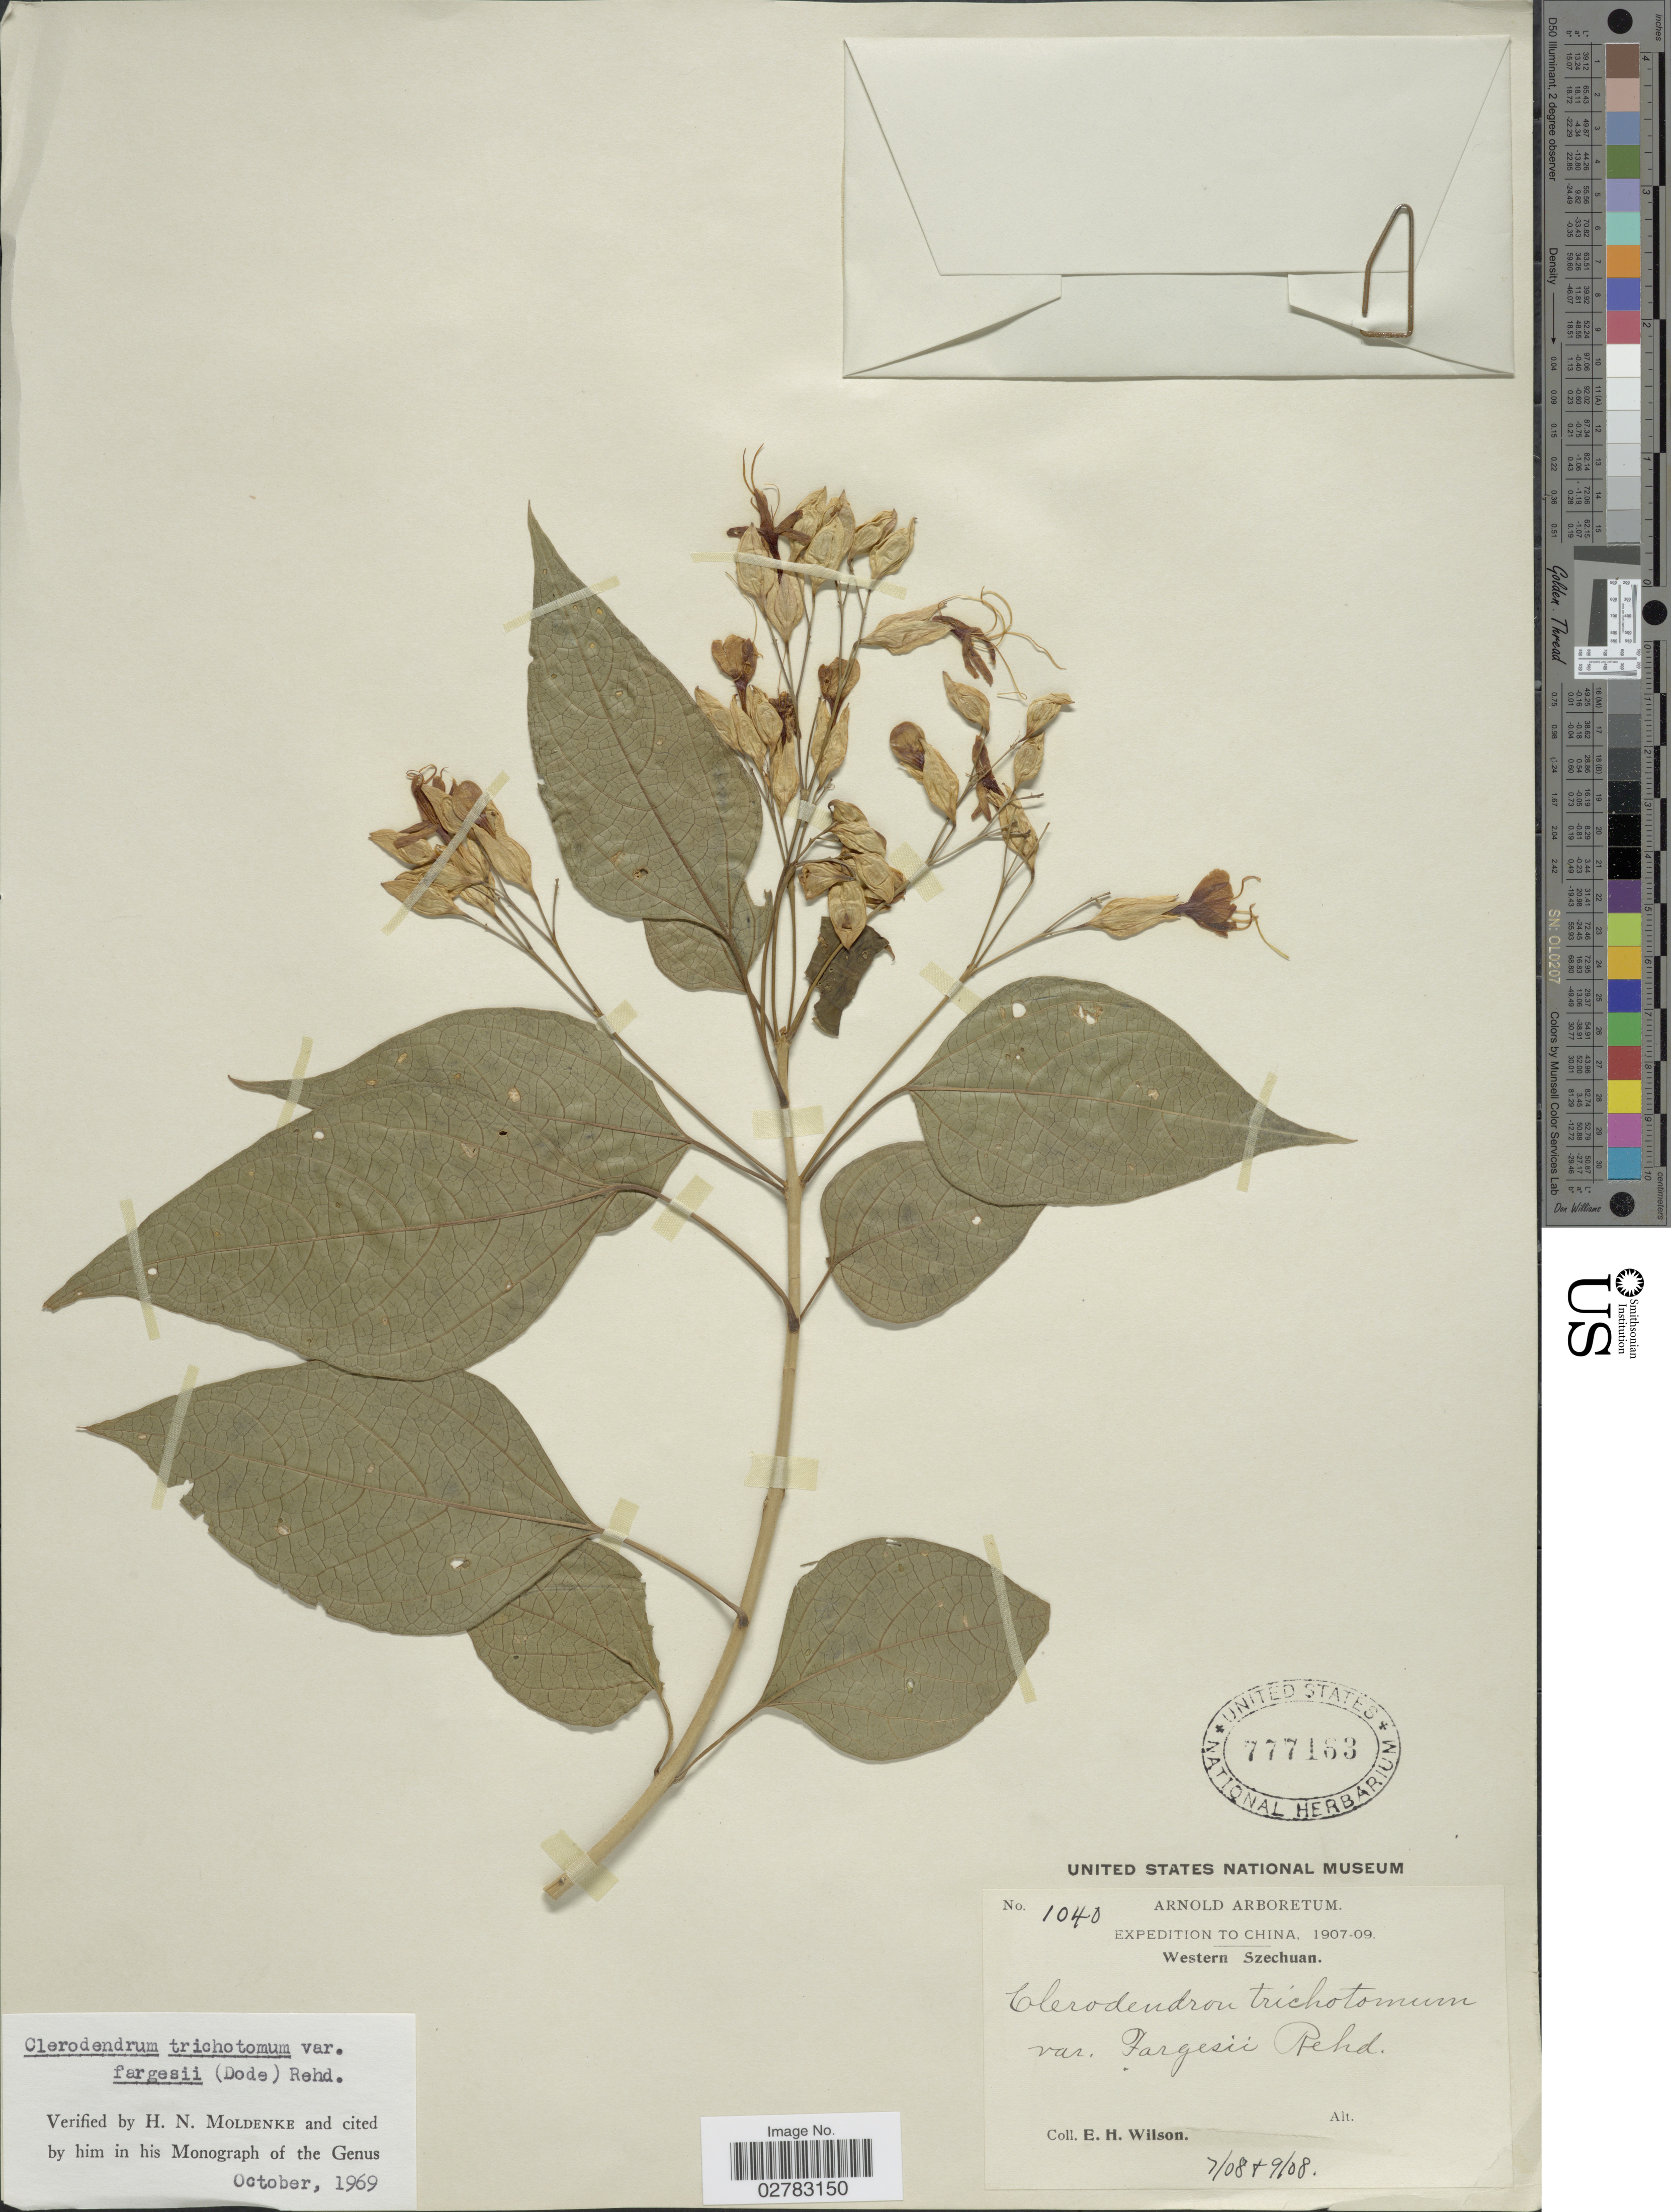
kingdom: Plantae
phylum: Tracheophyta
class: Magnoliopsida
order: Lamiales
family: Lamiaceae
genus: Clerodendrum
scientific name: Clerodendrum trichotomum var. fargesii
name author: (Dode) Rehder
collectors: E. Wilson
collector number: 1040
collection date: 1908-07/1908-09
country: China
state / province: Sichuan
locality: Western Szechuan.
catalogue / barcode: US 777163